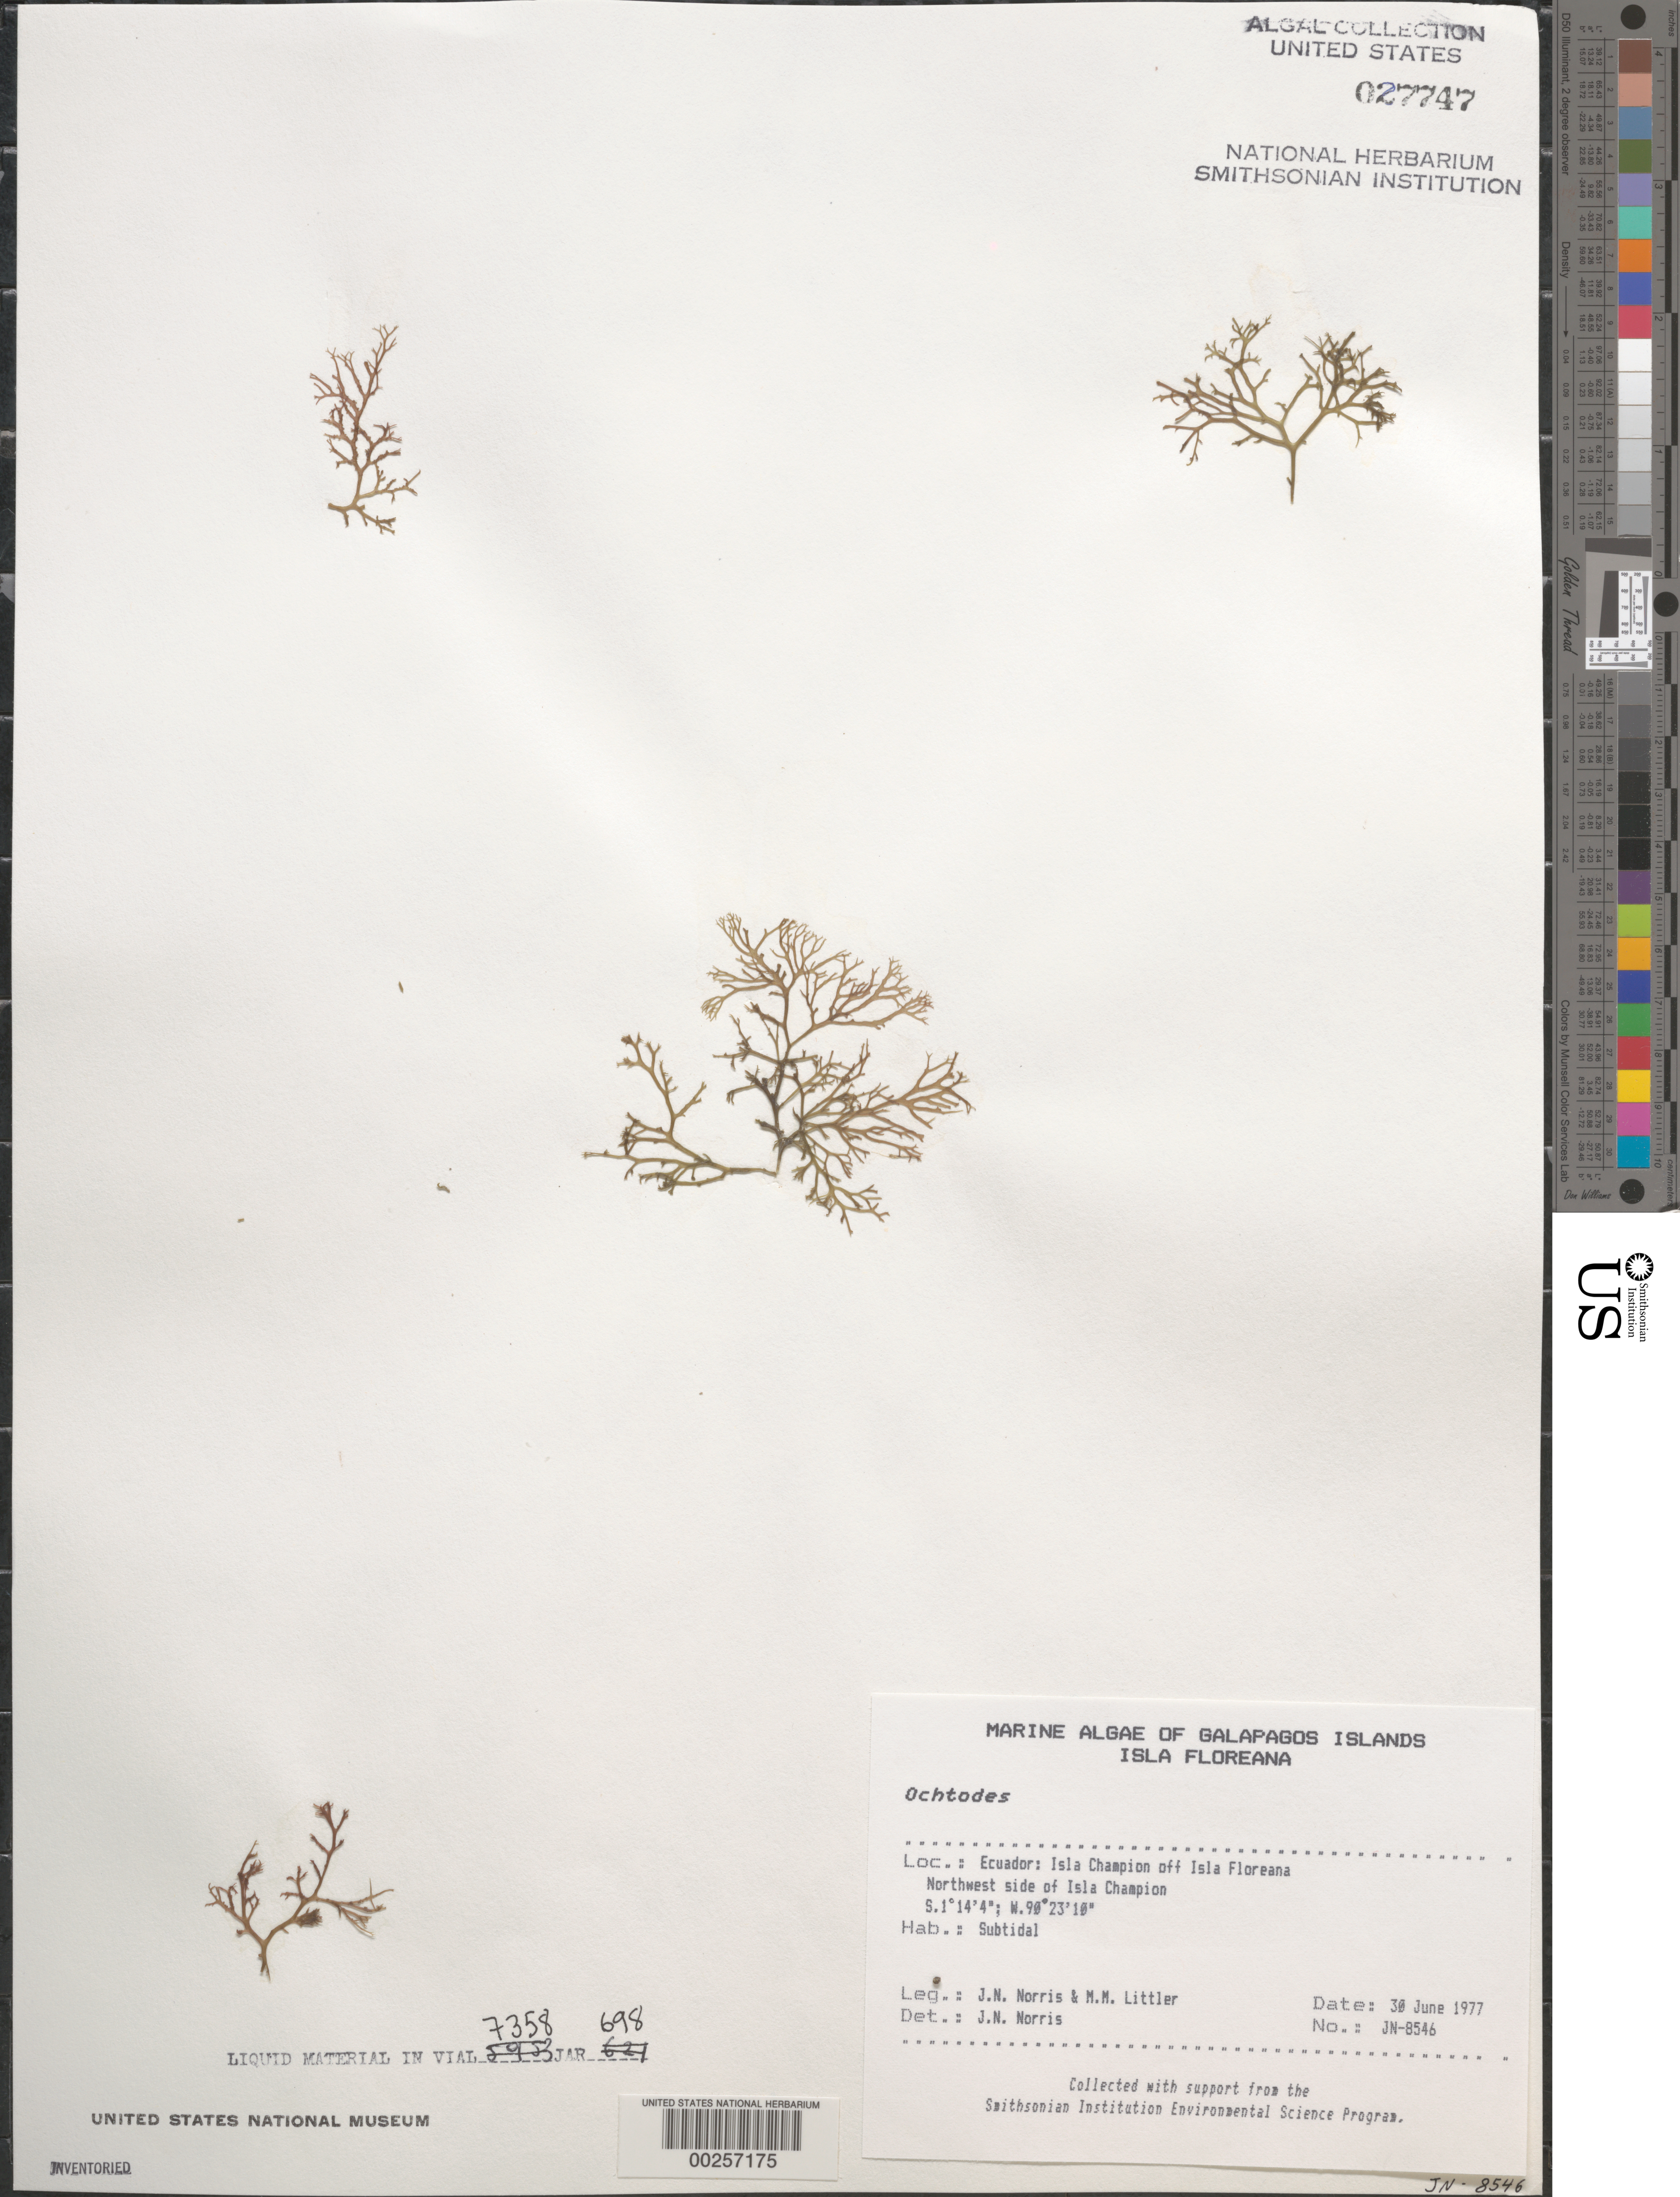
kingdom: Plantae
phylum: Rhodophyta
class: Florideophyceae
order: Gigartinales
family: Rhizophyllidaceae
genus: Ochtodes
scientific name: Ochtodes sp.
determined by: Norris, James N.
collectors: J. N. Norris & M. M. Littler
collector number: JN-8546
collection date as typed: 30 Jun 1977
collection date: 1977-06-30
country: Ecuador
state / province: Colón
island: Champion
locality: Off Isla Santa María (Isla Floreana)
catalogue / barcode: US 27747